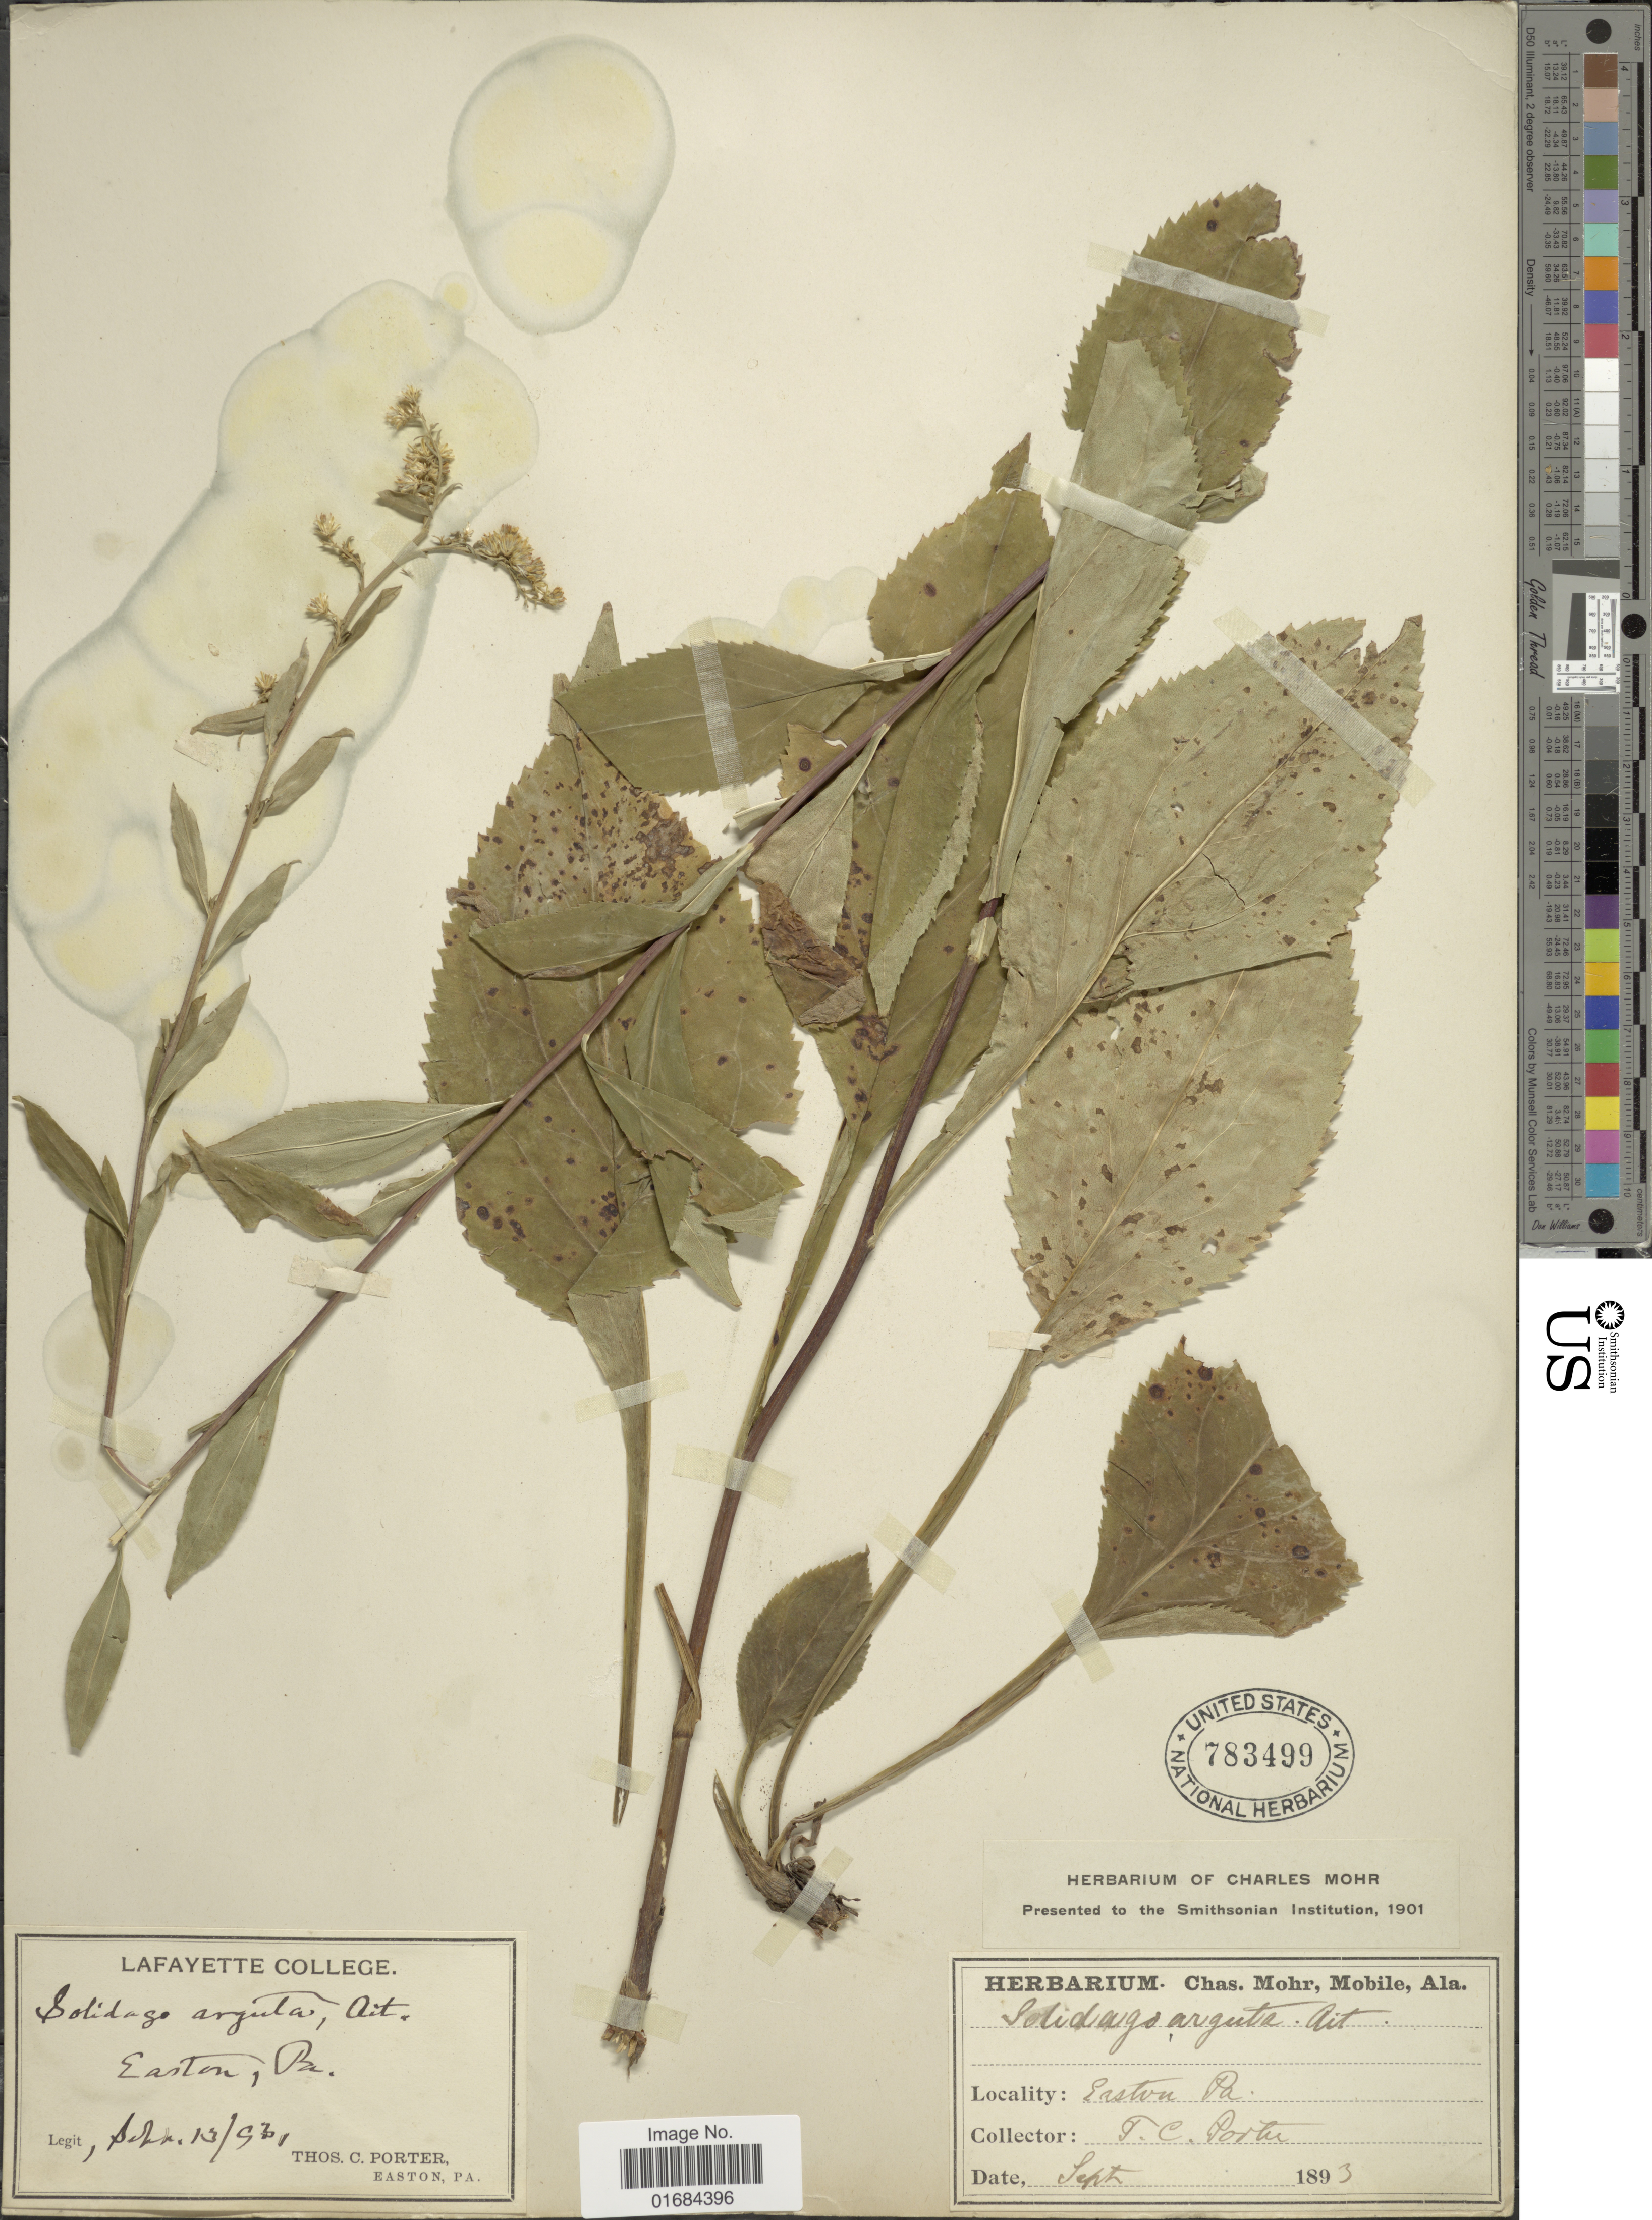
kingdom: Plantae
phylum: Tracheophyta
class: Magnoliopsida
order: Asterales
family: Asteraceae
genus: Solidago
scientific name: Solidago arguta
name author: Aiton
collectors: T. C. Porter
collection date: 1875-09-13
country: United States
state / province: Pennsylvania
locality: Easton.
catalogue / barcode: US 783499